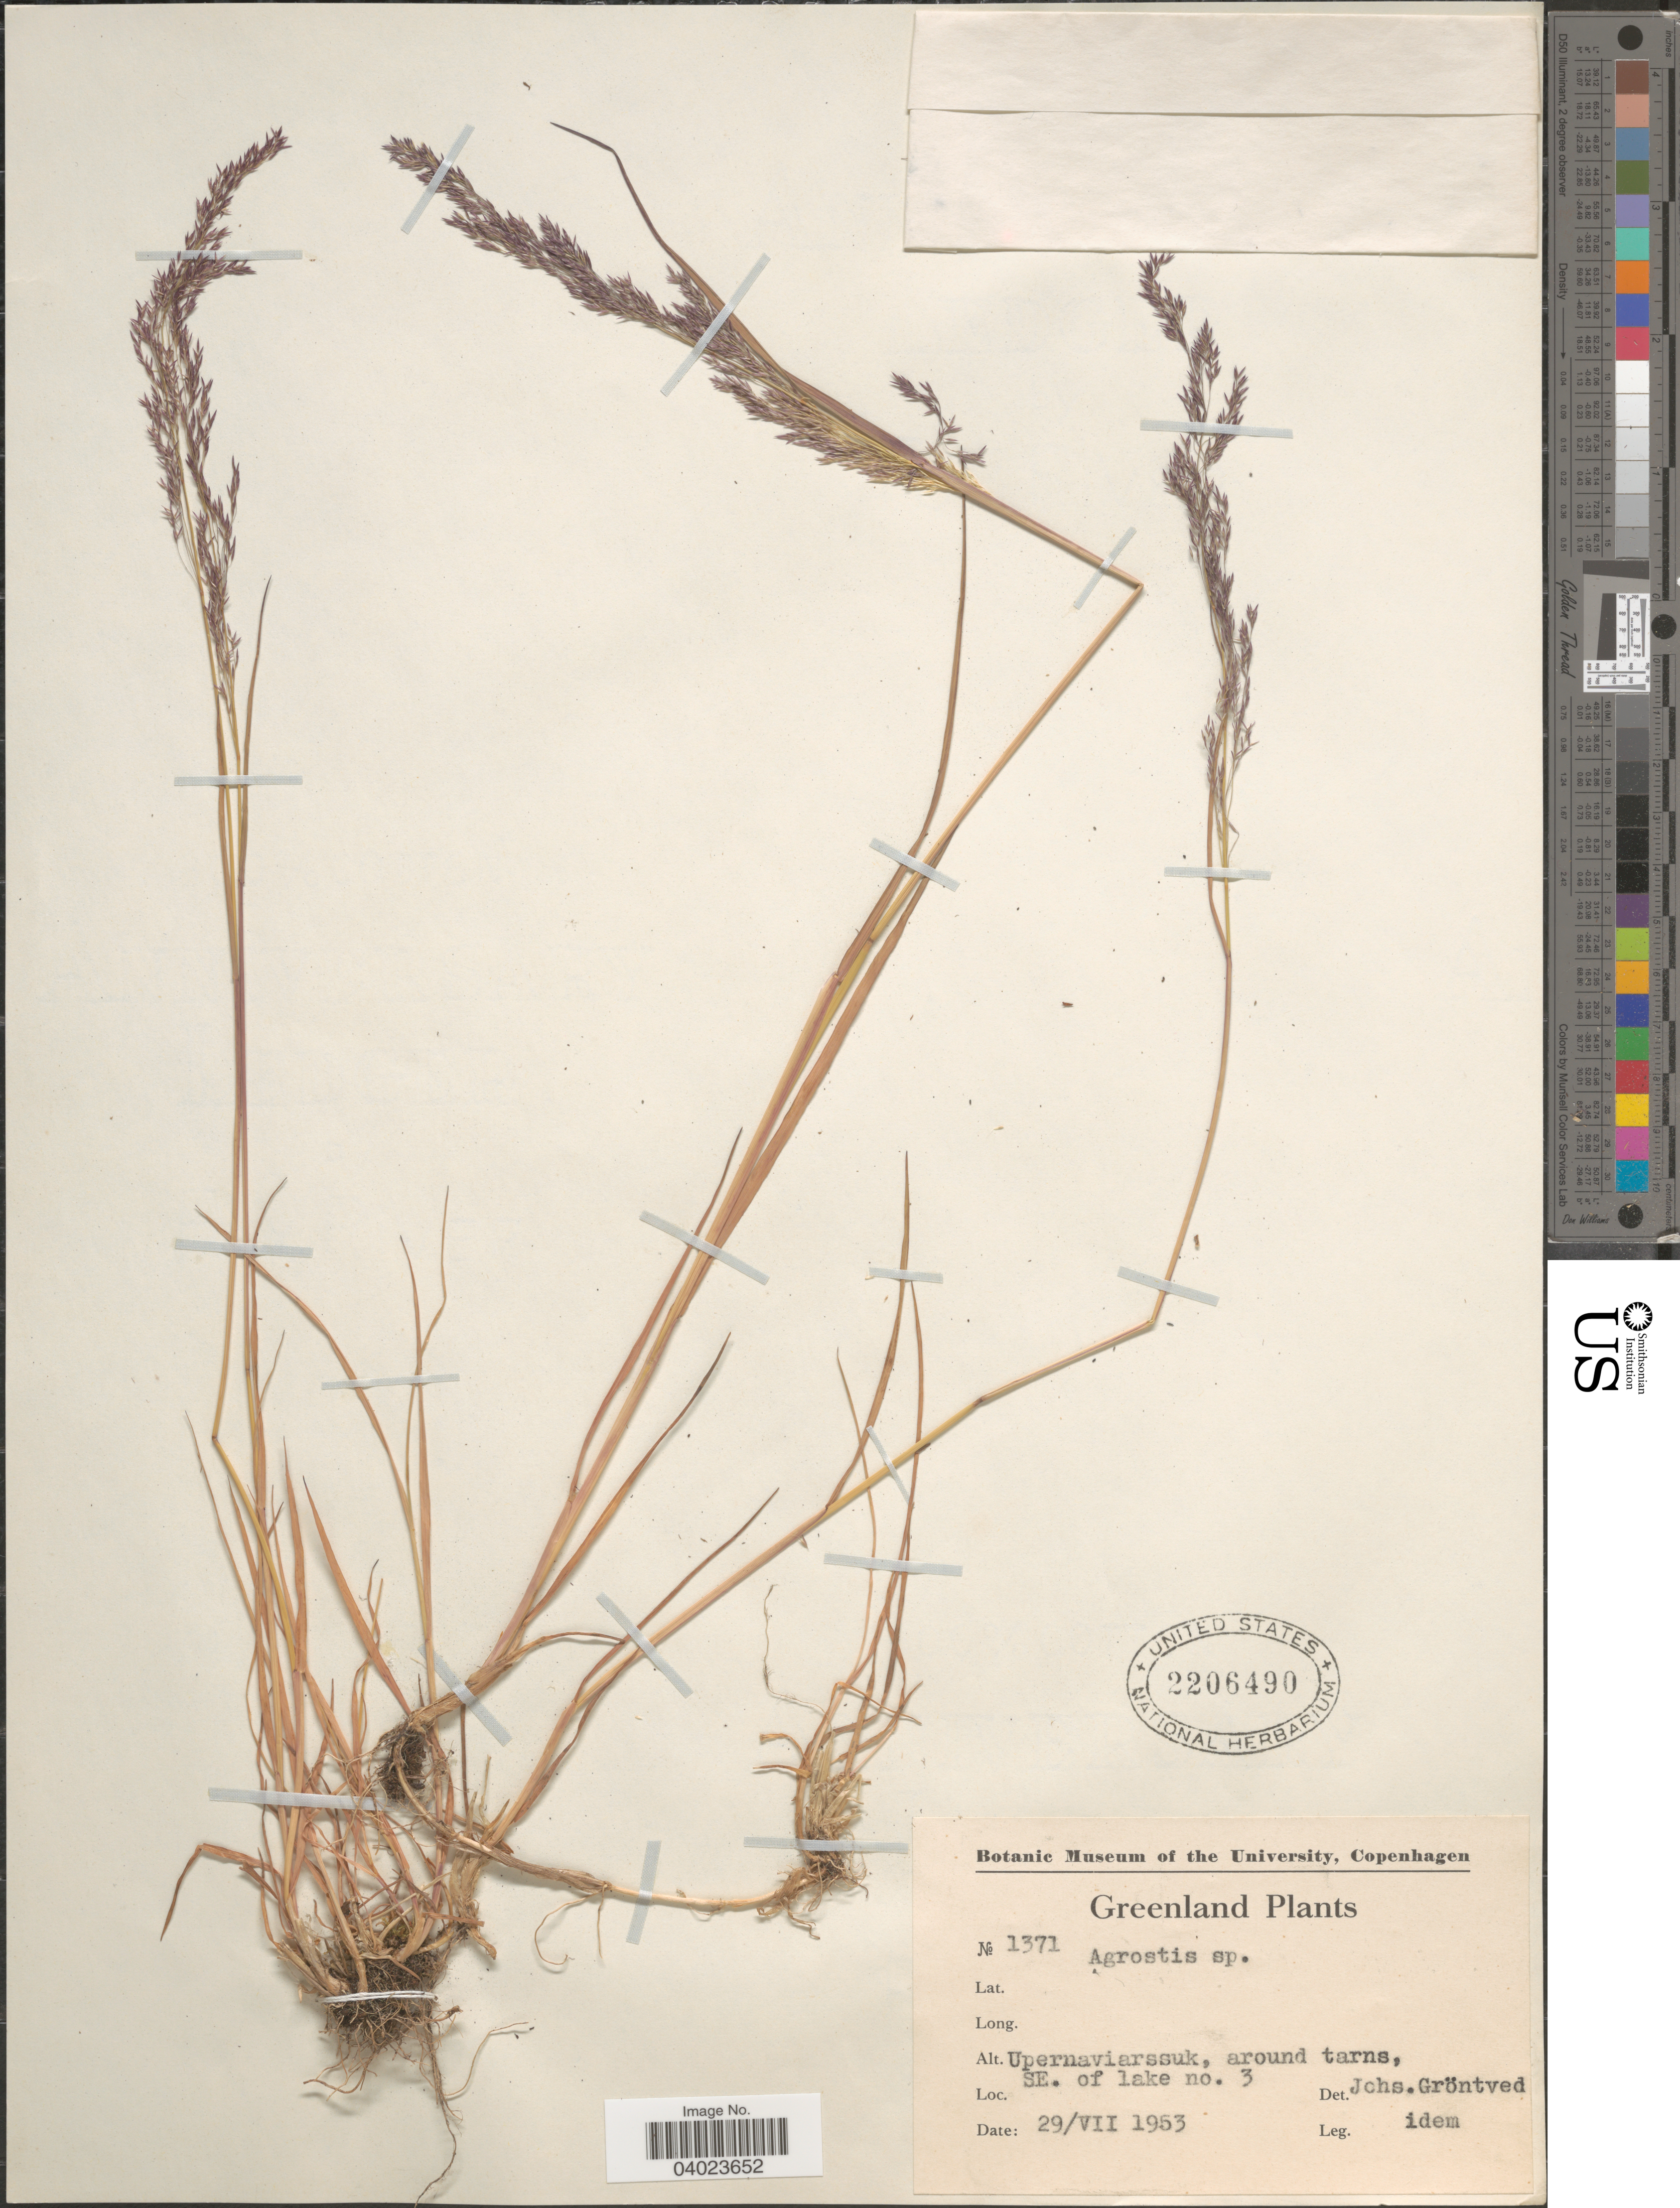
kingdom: Plantae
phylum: Tracheophyta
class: Liliopsida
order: Poales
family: Poaceae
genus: Agrostis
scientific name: Agrostis sp.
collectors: J. Gröntved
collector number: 1371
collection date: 1953-07-29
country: Greenland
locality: Upernaviarssuk, around tarns, SE. of lake no 3.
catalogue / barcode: US 2206490